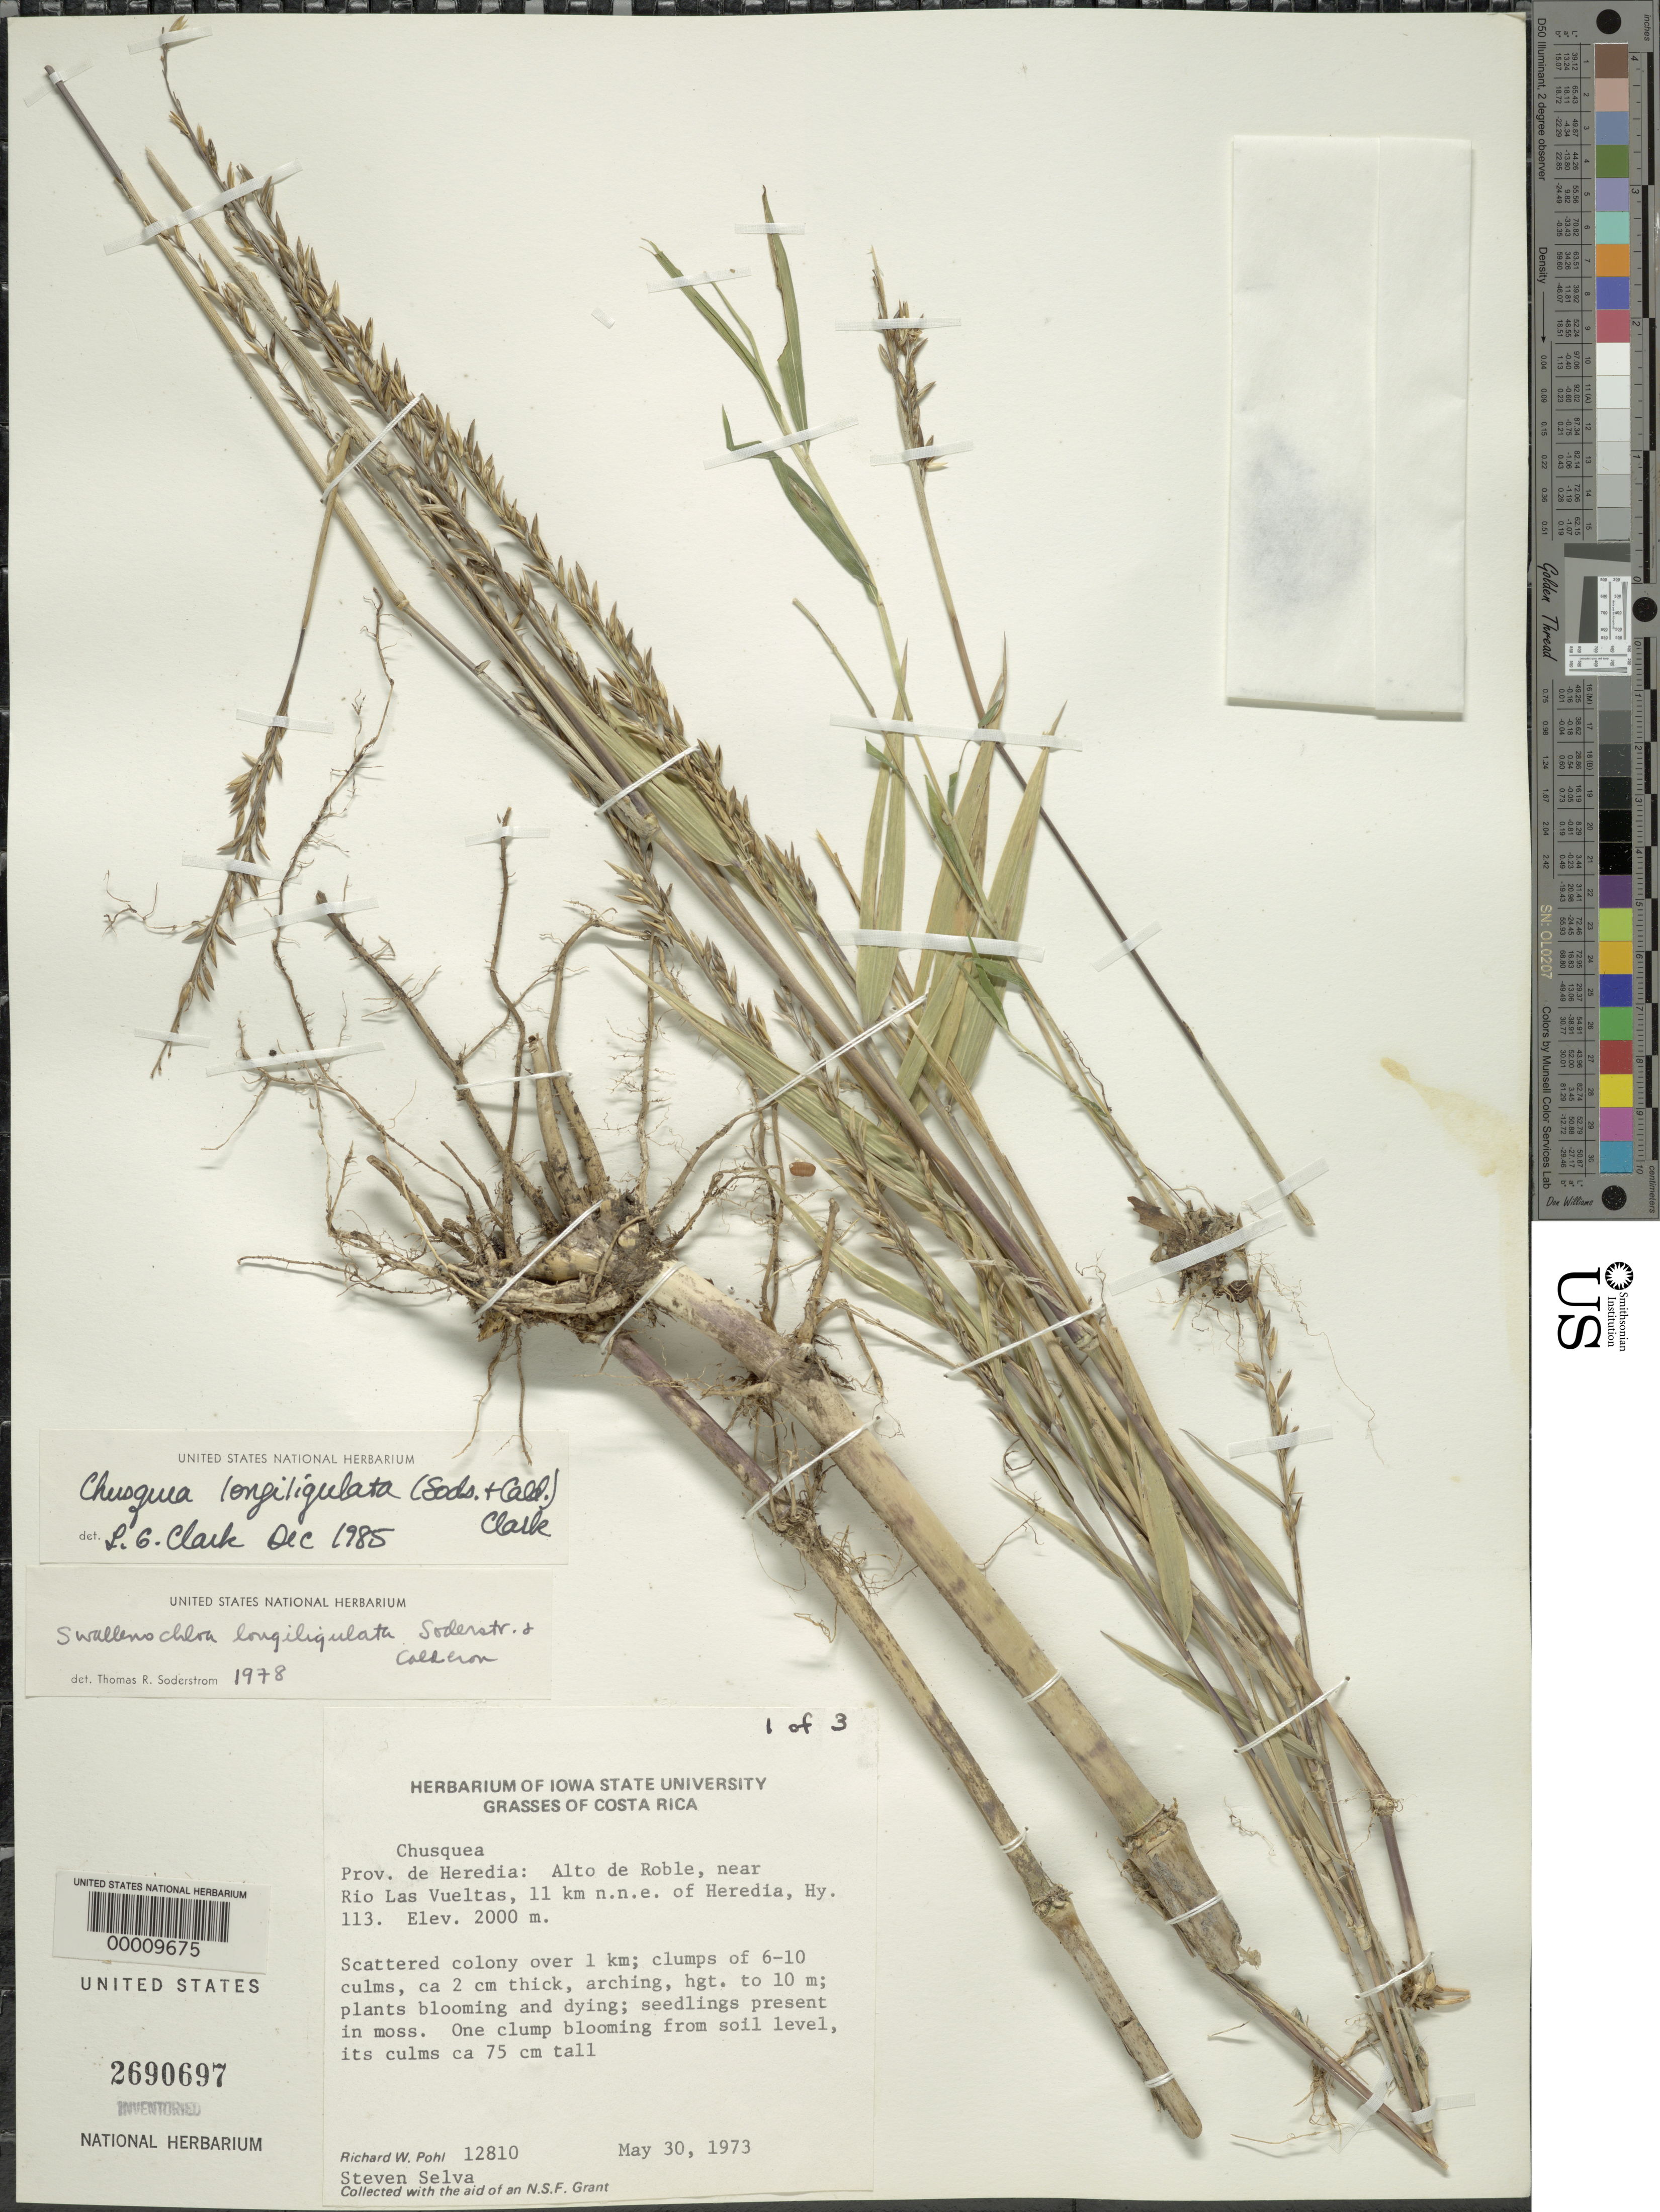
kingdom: Plantae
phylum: Tracheophyta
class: Liliopsida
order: Poales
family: Poaceae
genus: Chusquea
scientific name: Chusquea longiligulata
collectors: R. W. Pohl & S. Selva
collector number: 12810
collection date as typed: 30 May 1973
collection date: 1973-05-30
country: Costa Rica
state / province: Heredia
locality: Alto de roble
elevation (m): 2000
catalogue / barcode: US 2690697